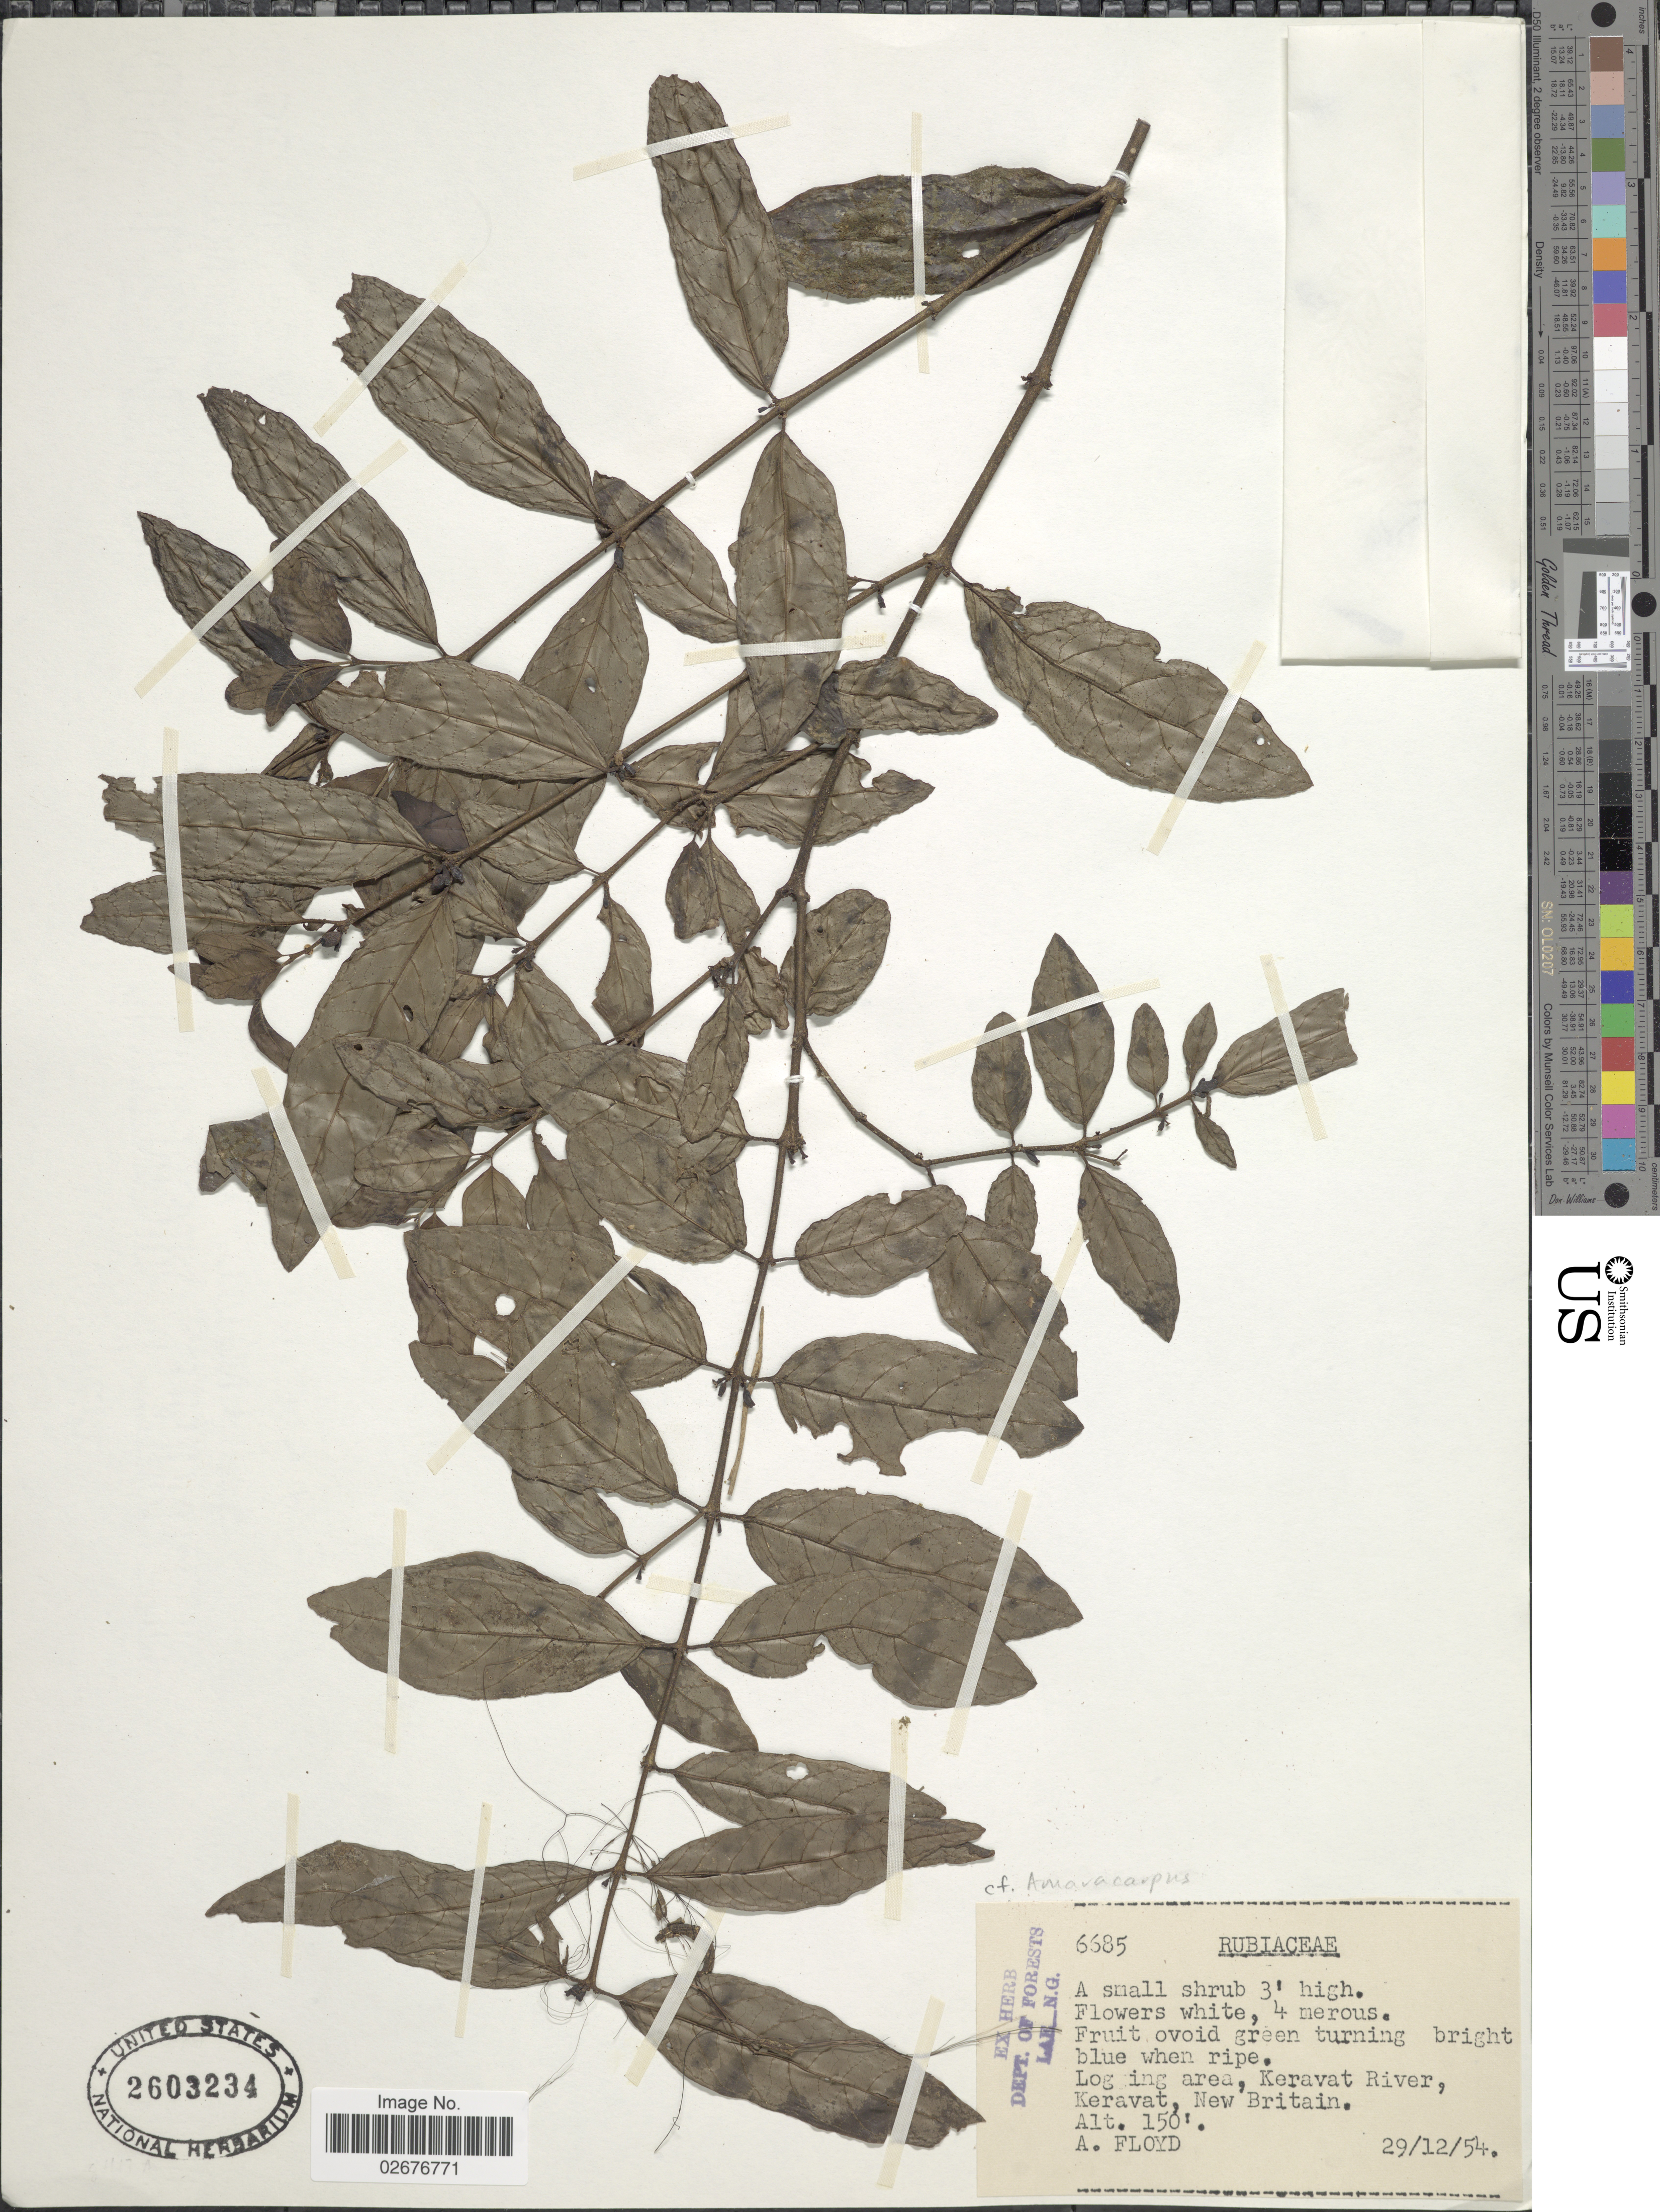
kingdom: Plantae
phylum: Tracheophyta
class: Magnoliopsida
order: Gentianales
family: Rubiaceae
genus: Amaracarpus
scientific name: Amaracarpus sp.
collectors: A. Floyd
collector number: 6685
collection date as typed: Transcribed d/m/y: 29/12/54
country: Papua New Guinea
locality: Logging area, Keravat River, Keravat, New Britain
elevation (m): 46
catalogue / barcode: US 2603234